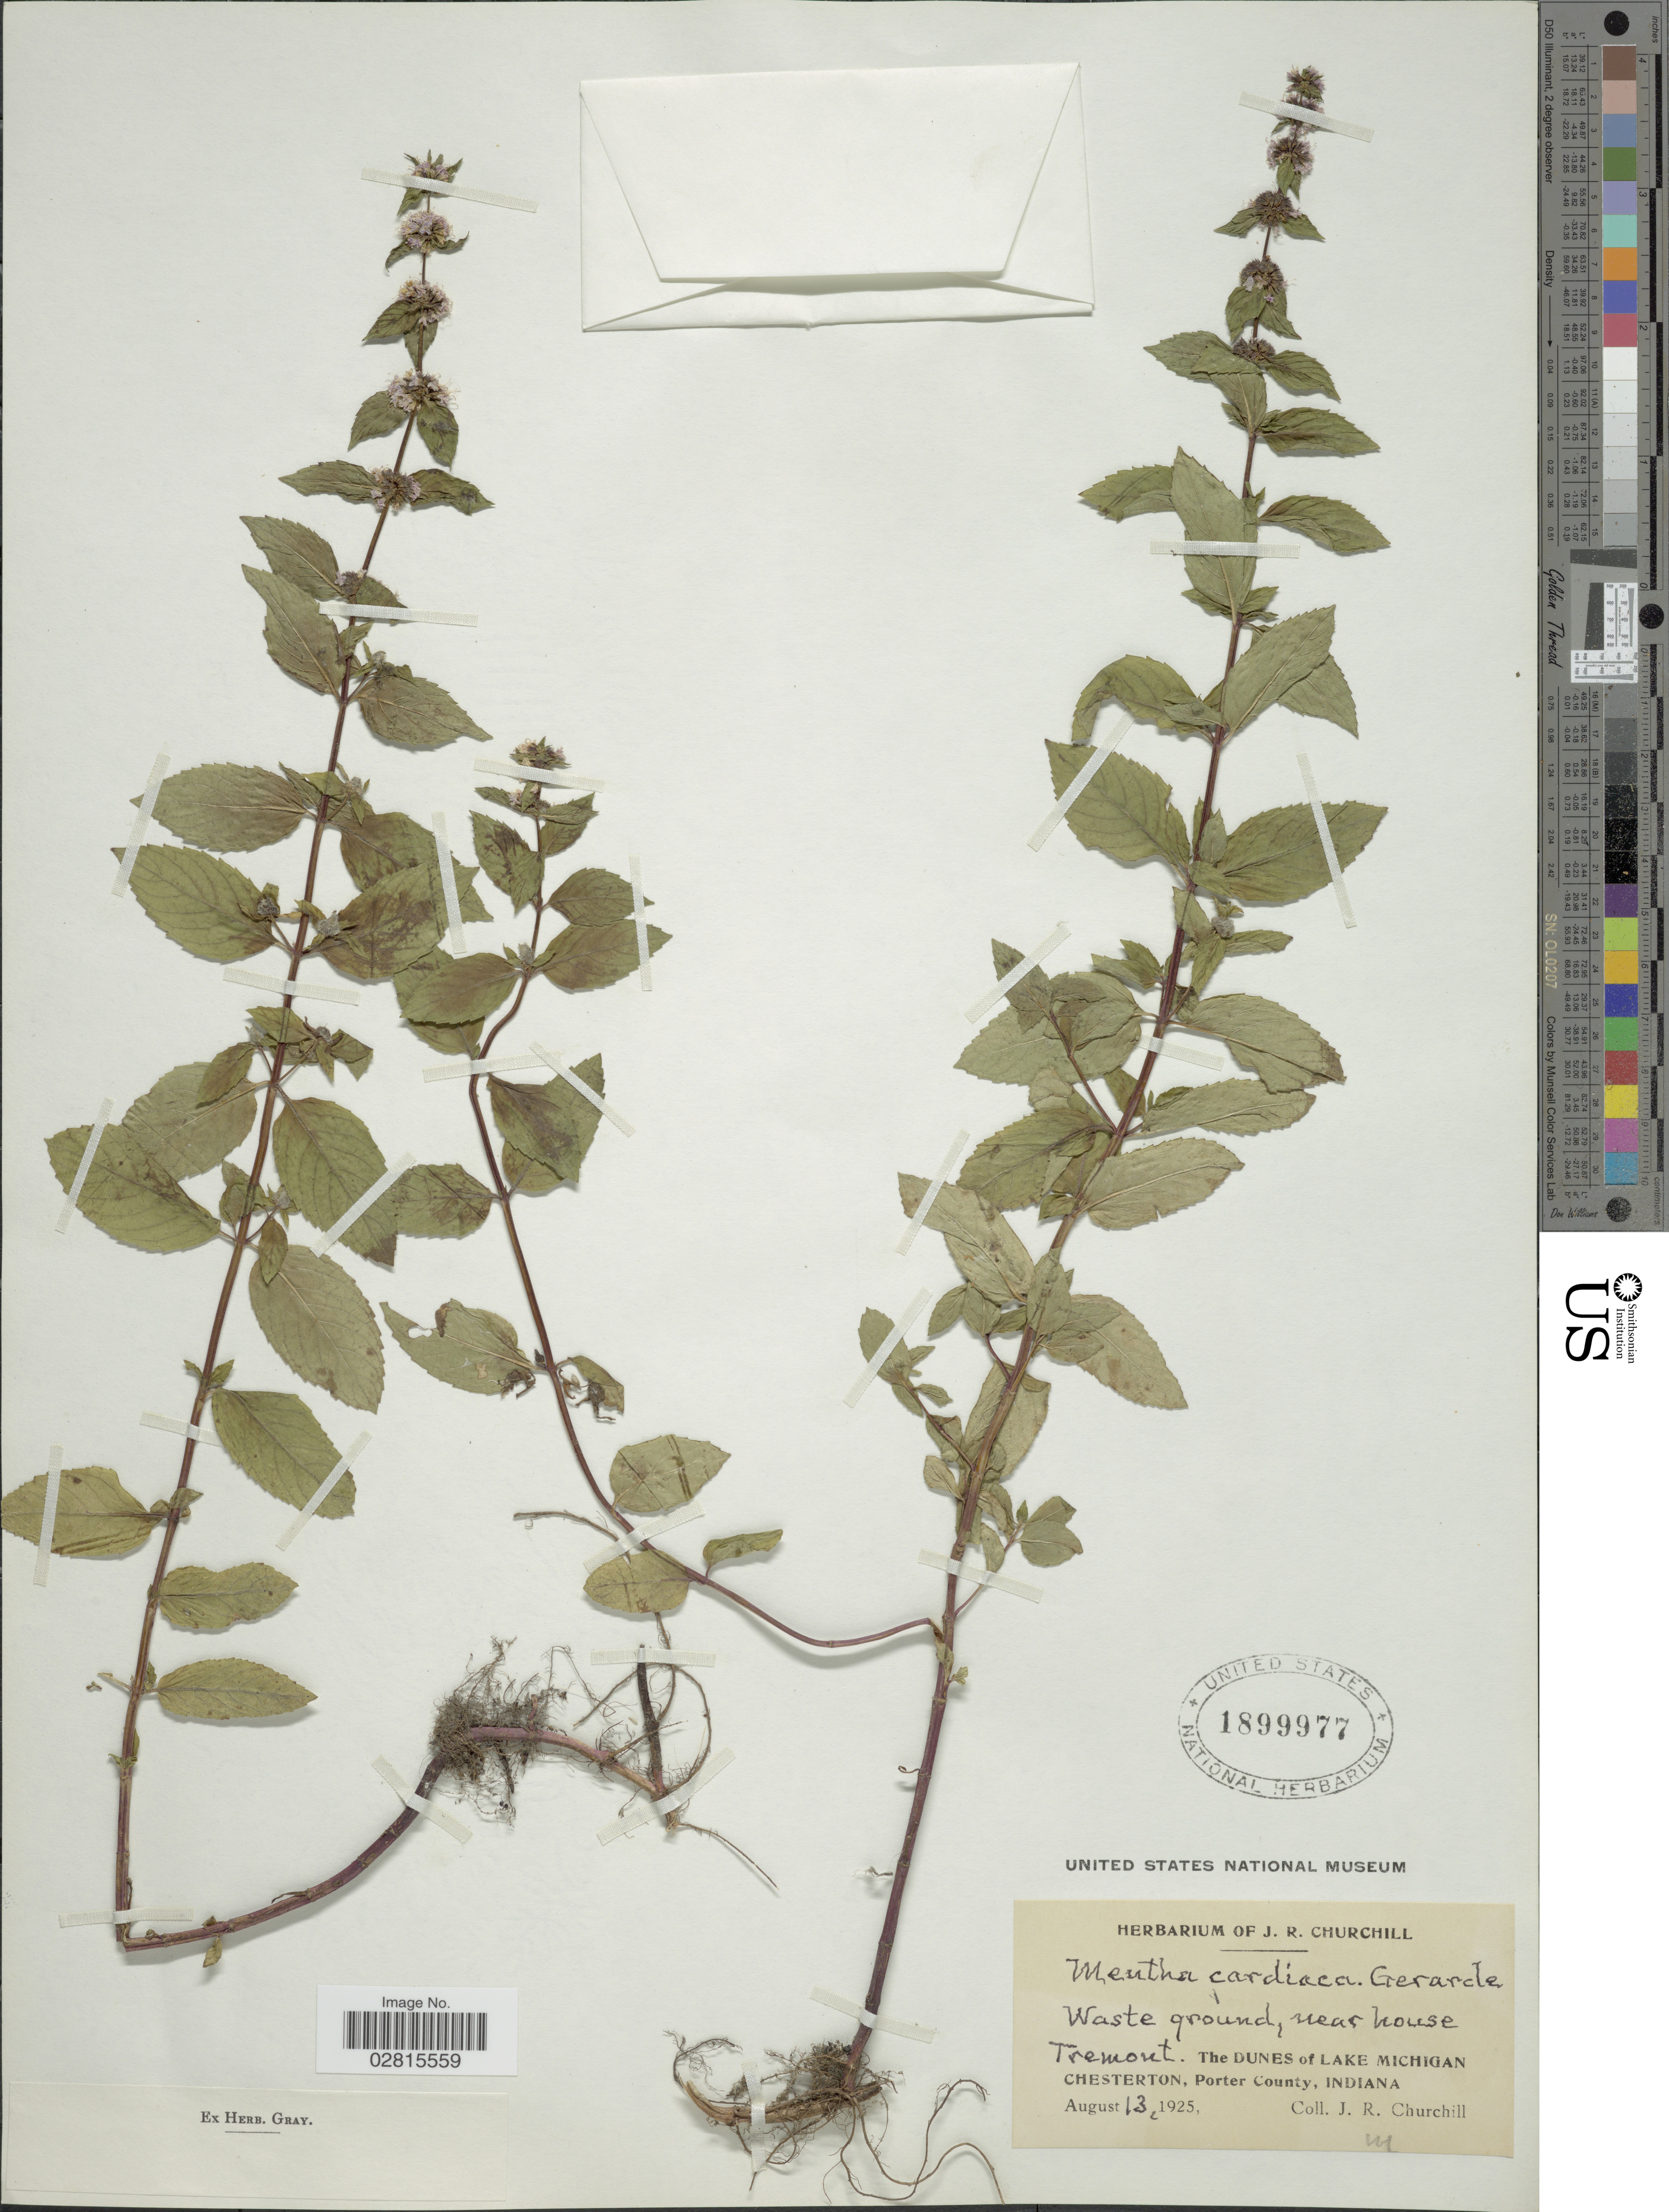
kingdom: Plantae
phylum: Tracheophyta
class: Magnoliopsida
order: Lamiales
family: Lamiaceae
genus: Mentha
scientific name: Mentha x cardiaca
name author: (S.F. Gray) Gerarde ex Baker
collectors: J. Churchill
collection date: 1925-08-13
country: United States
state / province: Indiana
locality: Near house, Tremont, The Dunes of Lake Michigan, Chesterton, Porter County.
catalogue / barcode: US 1899977